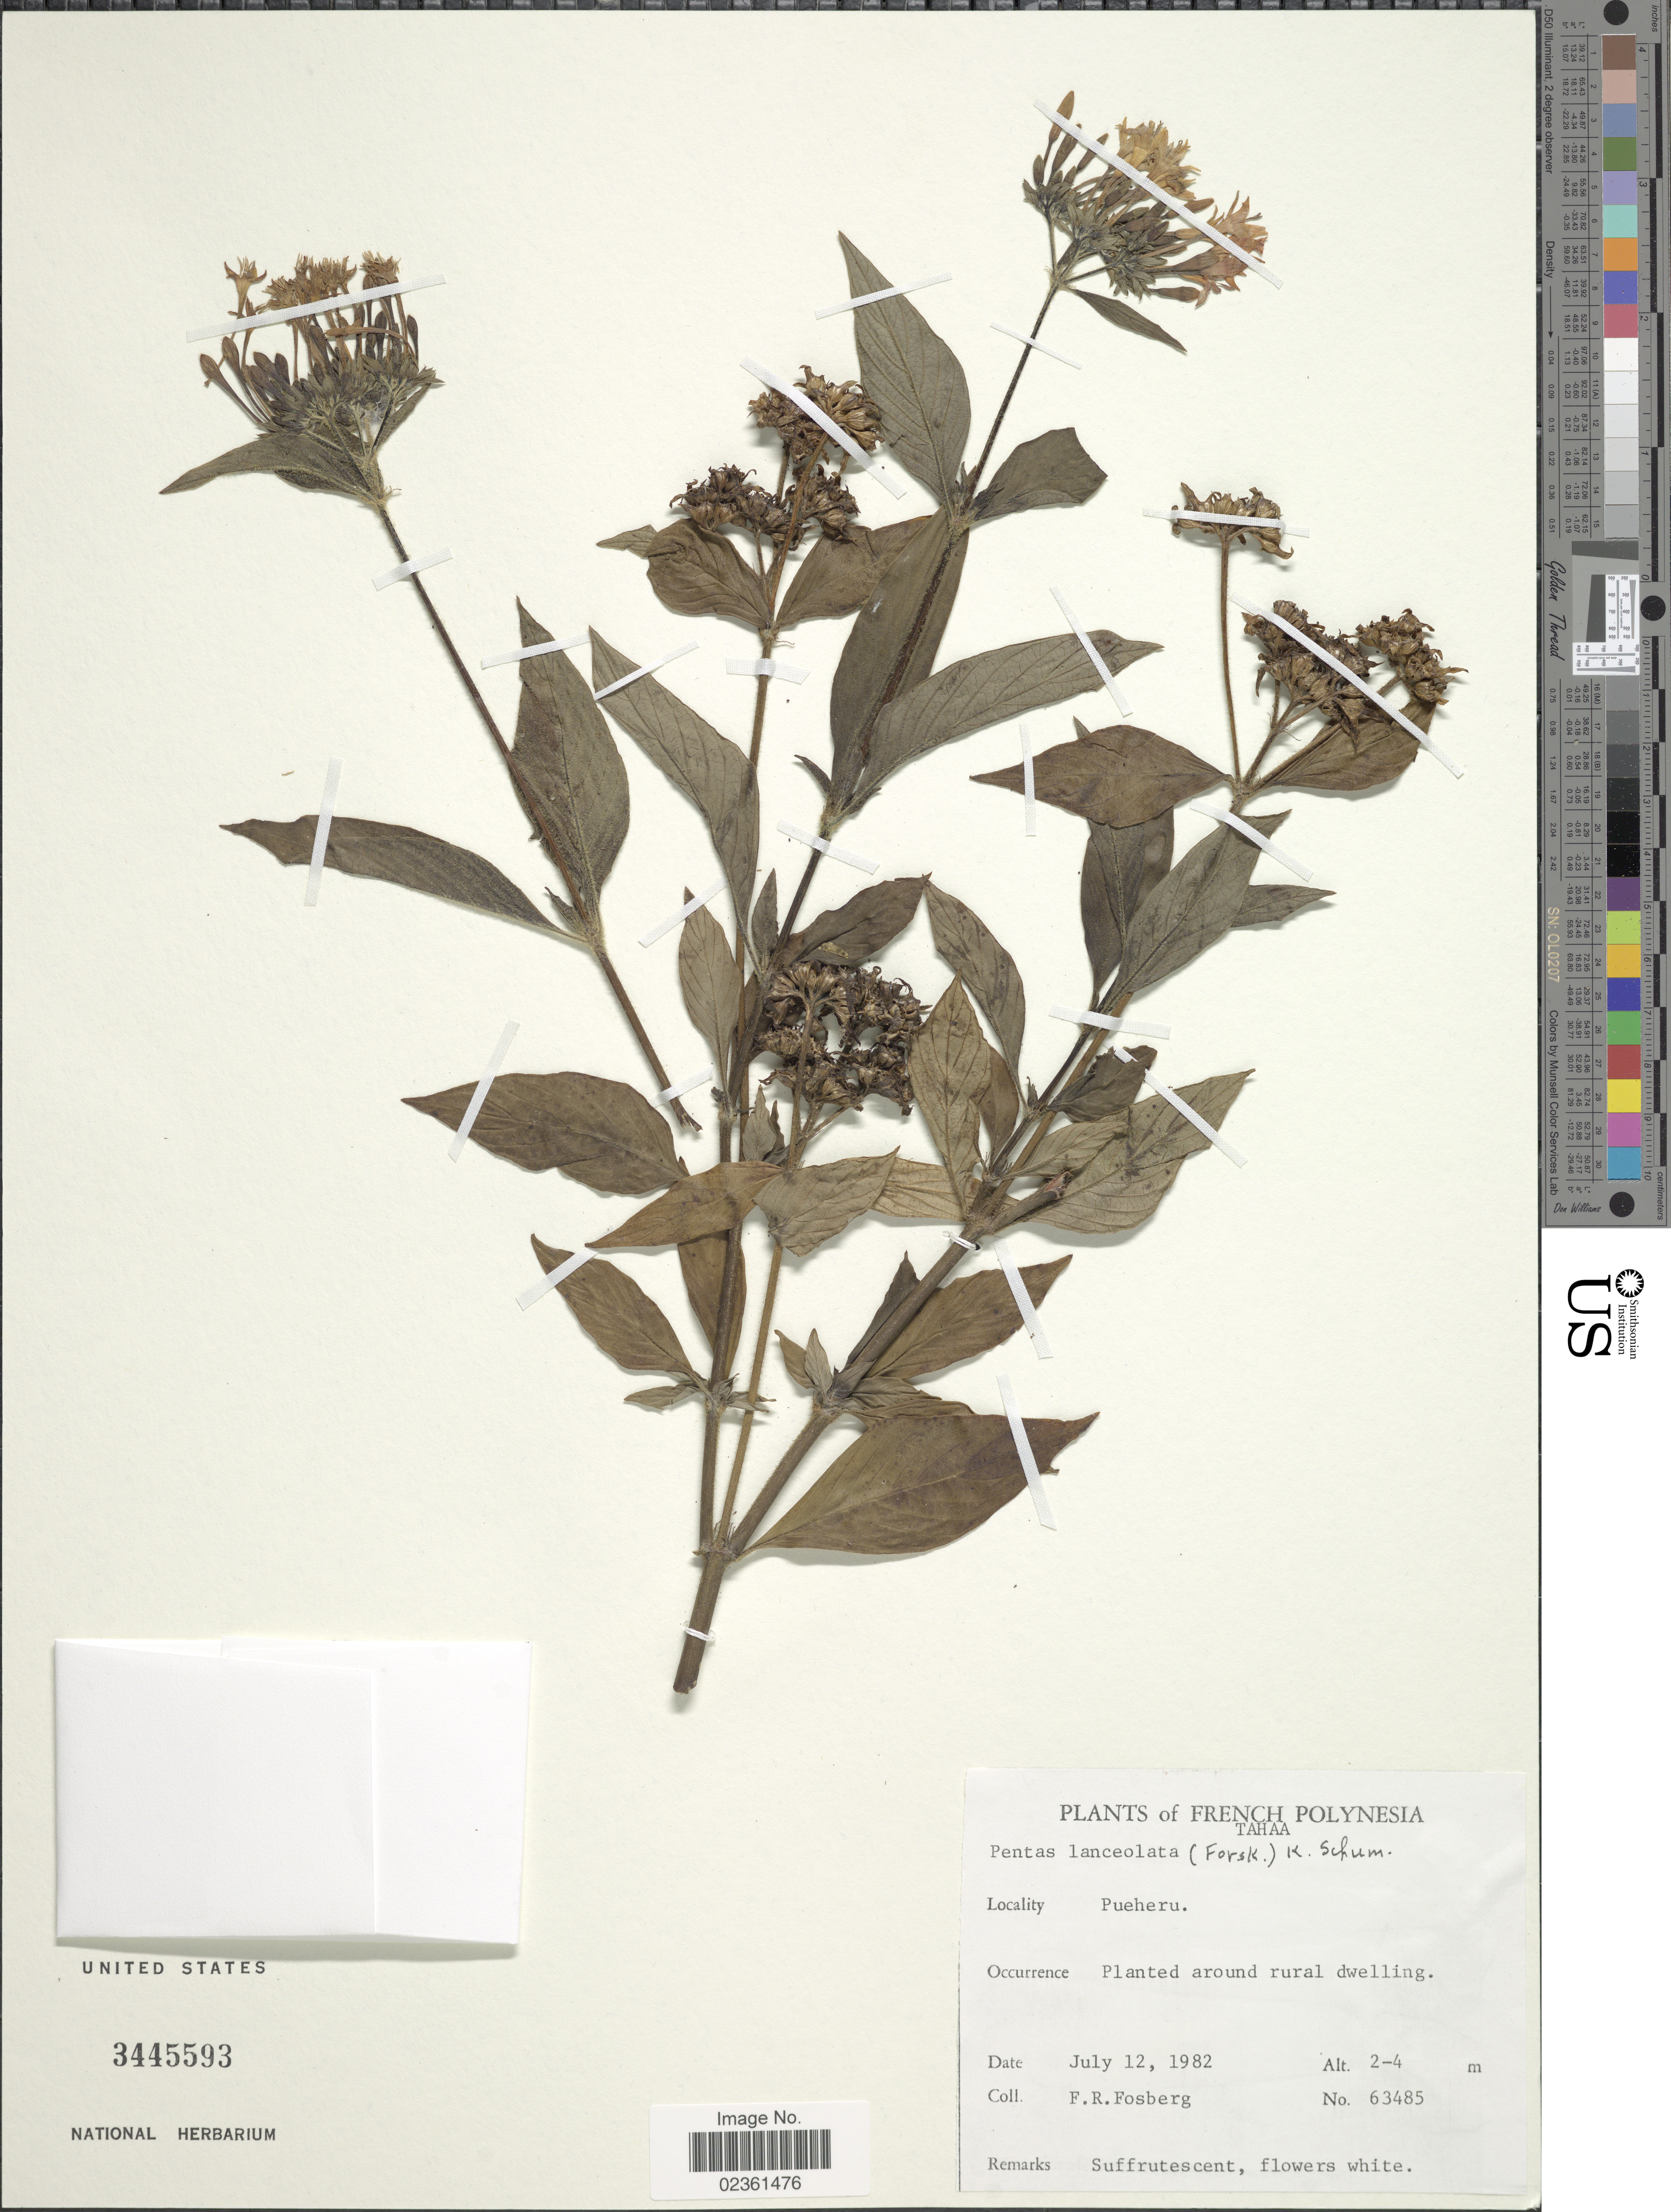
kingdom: Plantae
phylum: Tracheophyta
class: Magnoliopsida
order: Gentianales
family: Rubiaceae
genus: Pentas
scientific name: Pentas lanceolata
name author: (Forssk.) Deflers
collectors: F. R. Fosberg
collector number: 63485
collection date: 1982-07-12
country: French Polynesia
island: Tahaa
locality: Tahaa, Pueheru, around rural dwelling.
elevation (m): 2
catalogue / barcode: US 3445593